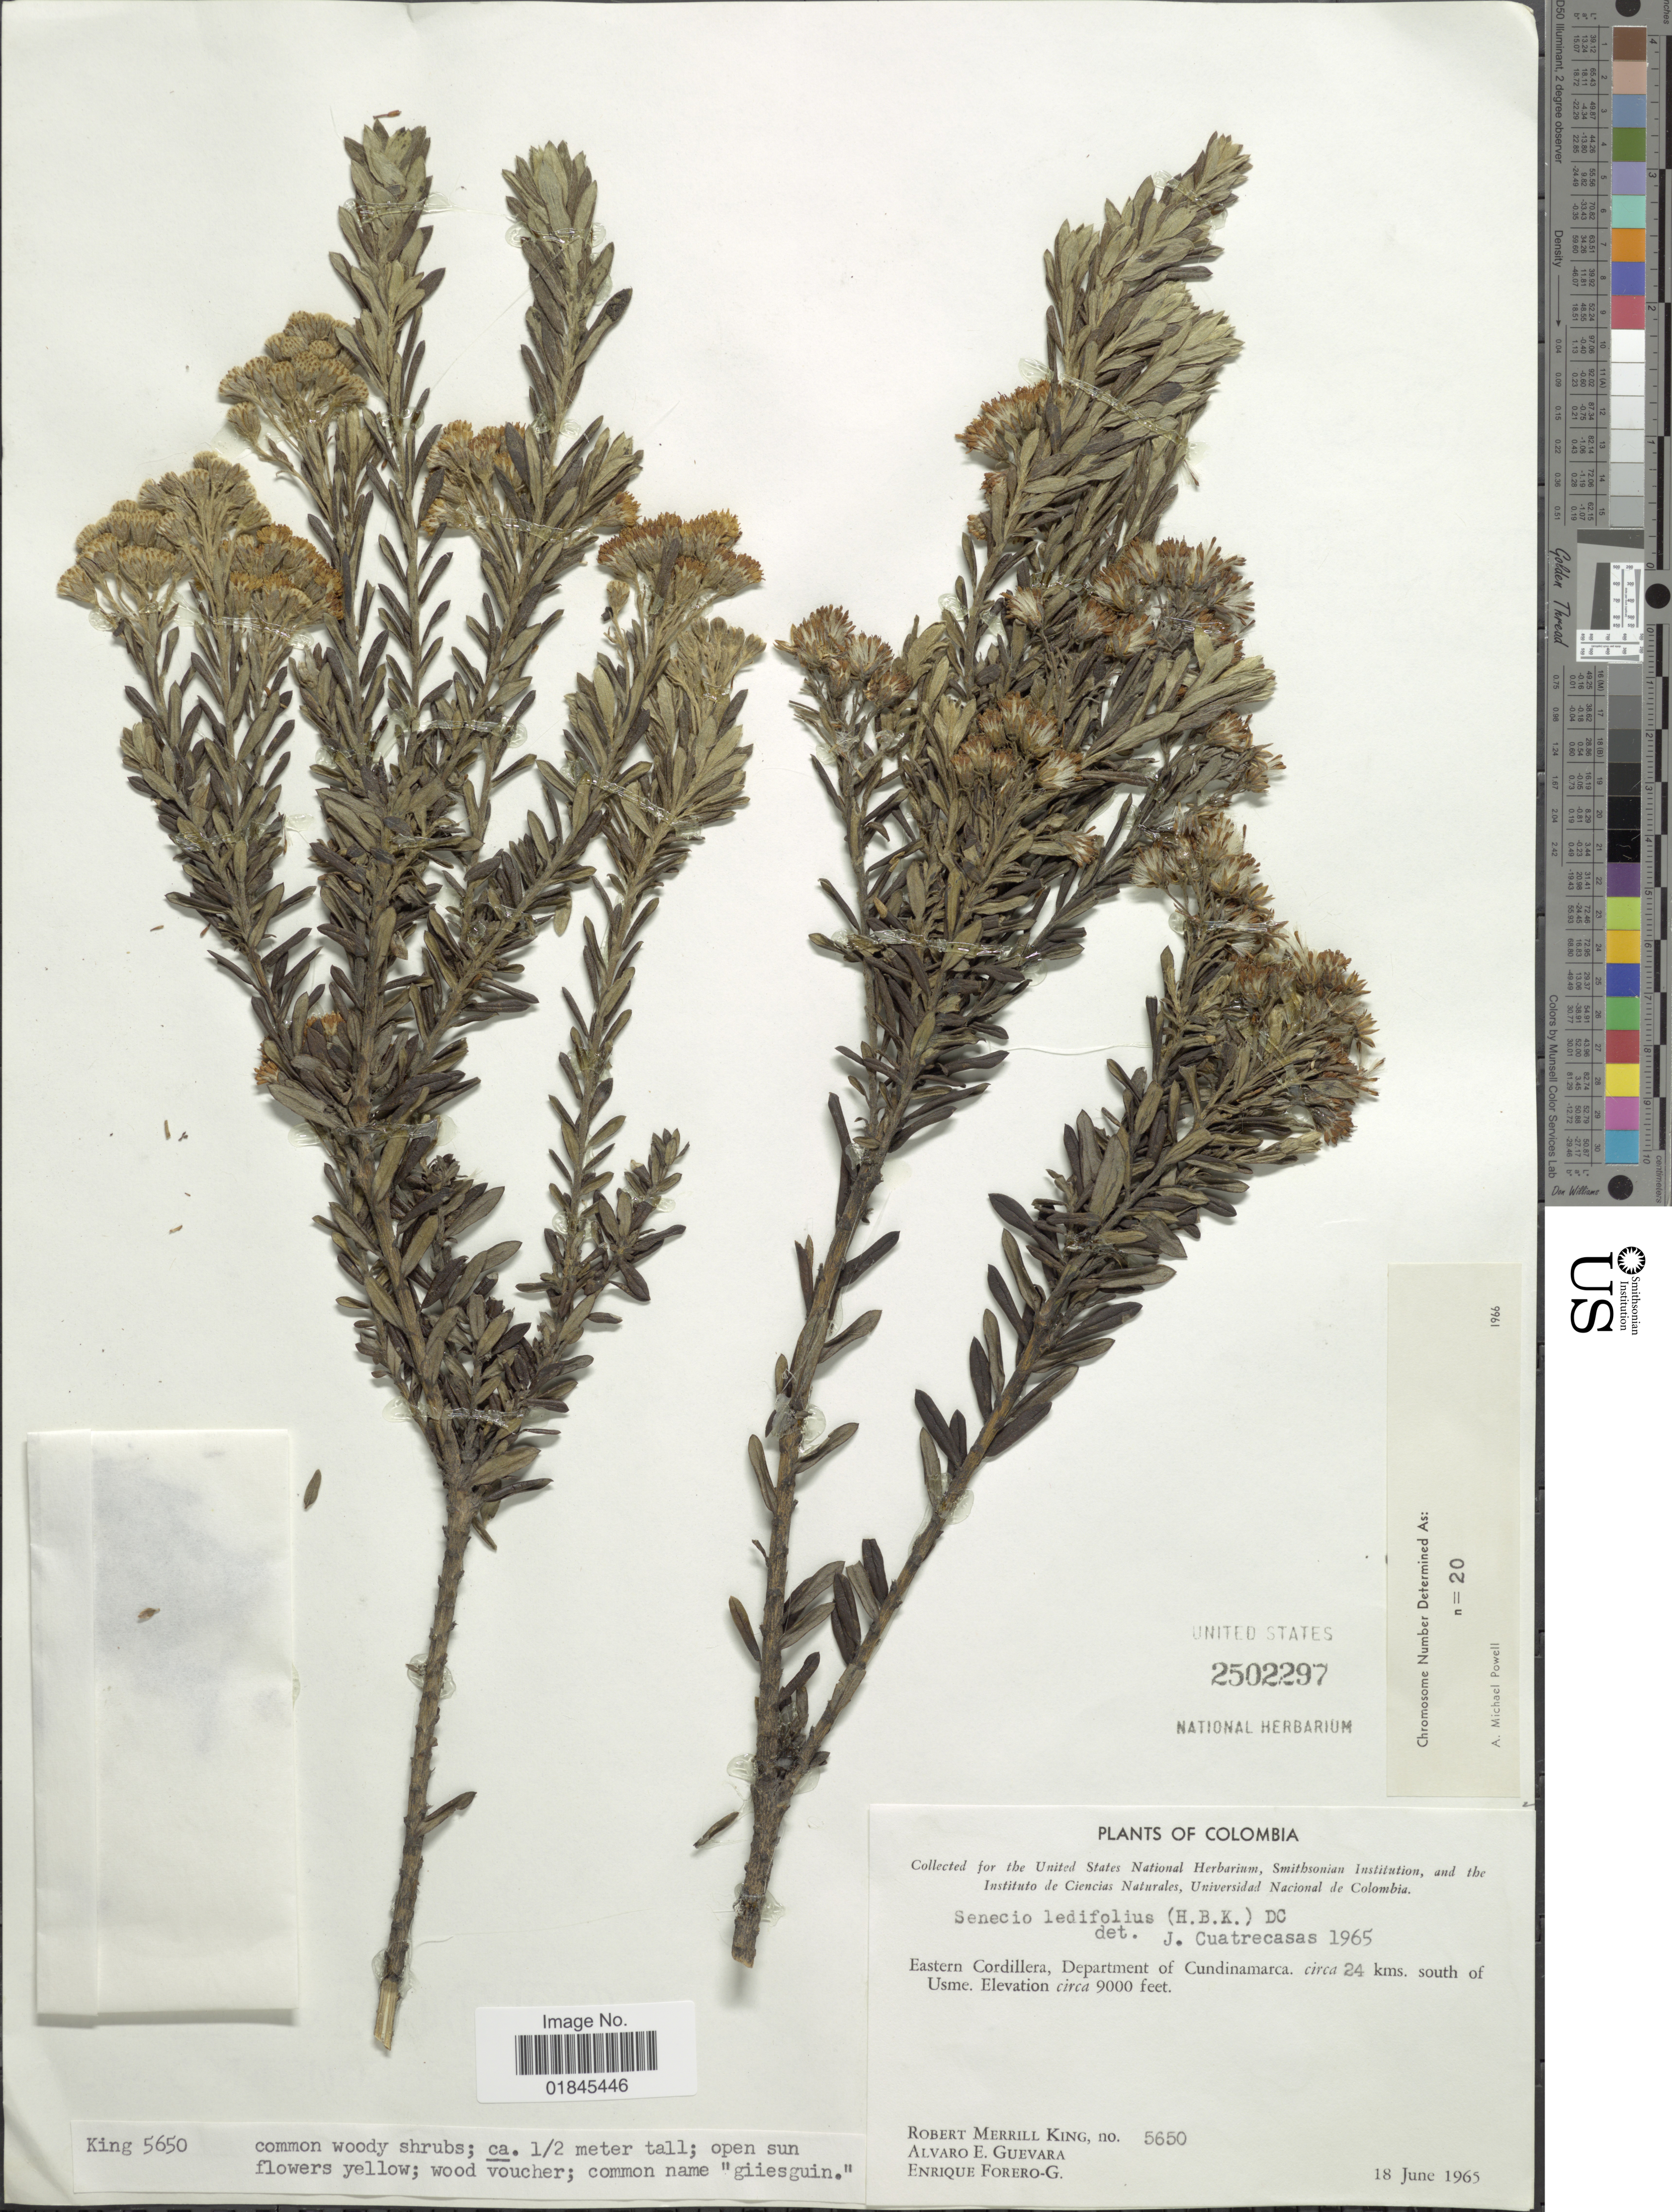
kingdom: Plantae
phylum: Tracheophyta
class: Magnoliopsida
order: Asterales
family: Asteraceae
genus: Pentacalia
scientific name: Pentacalia ledifolia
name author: (Kunth) Cuatrec.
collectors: R. M. King, A. E. Guevara & E. Forero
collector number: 5650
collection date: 1965-06-18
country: Colombia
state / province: Cundinamarca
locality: Eastern Cordillera, Department of Cundinamarca, circa 24 kms. south of Usme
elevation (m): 2743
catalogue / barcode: US 2502297